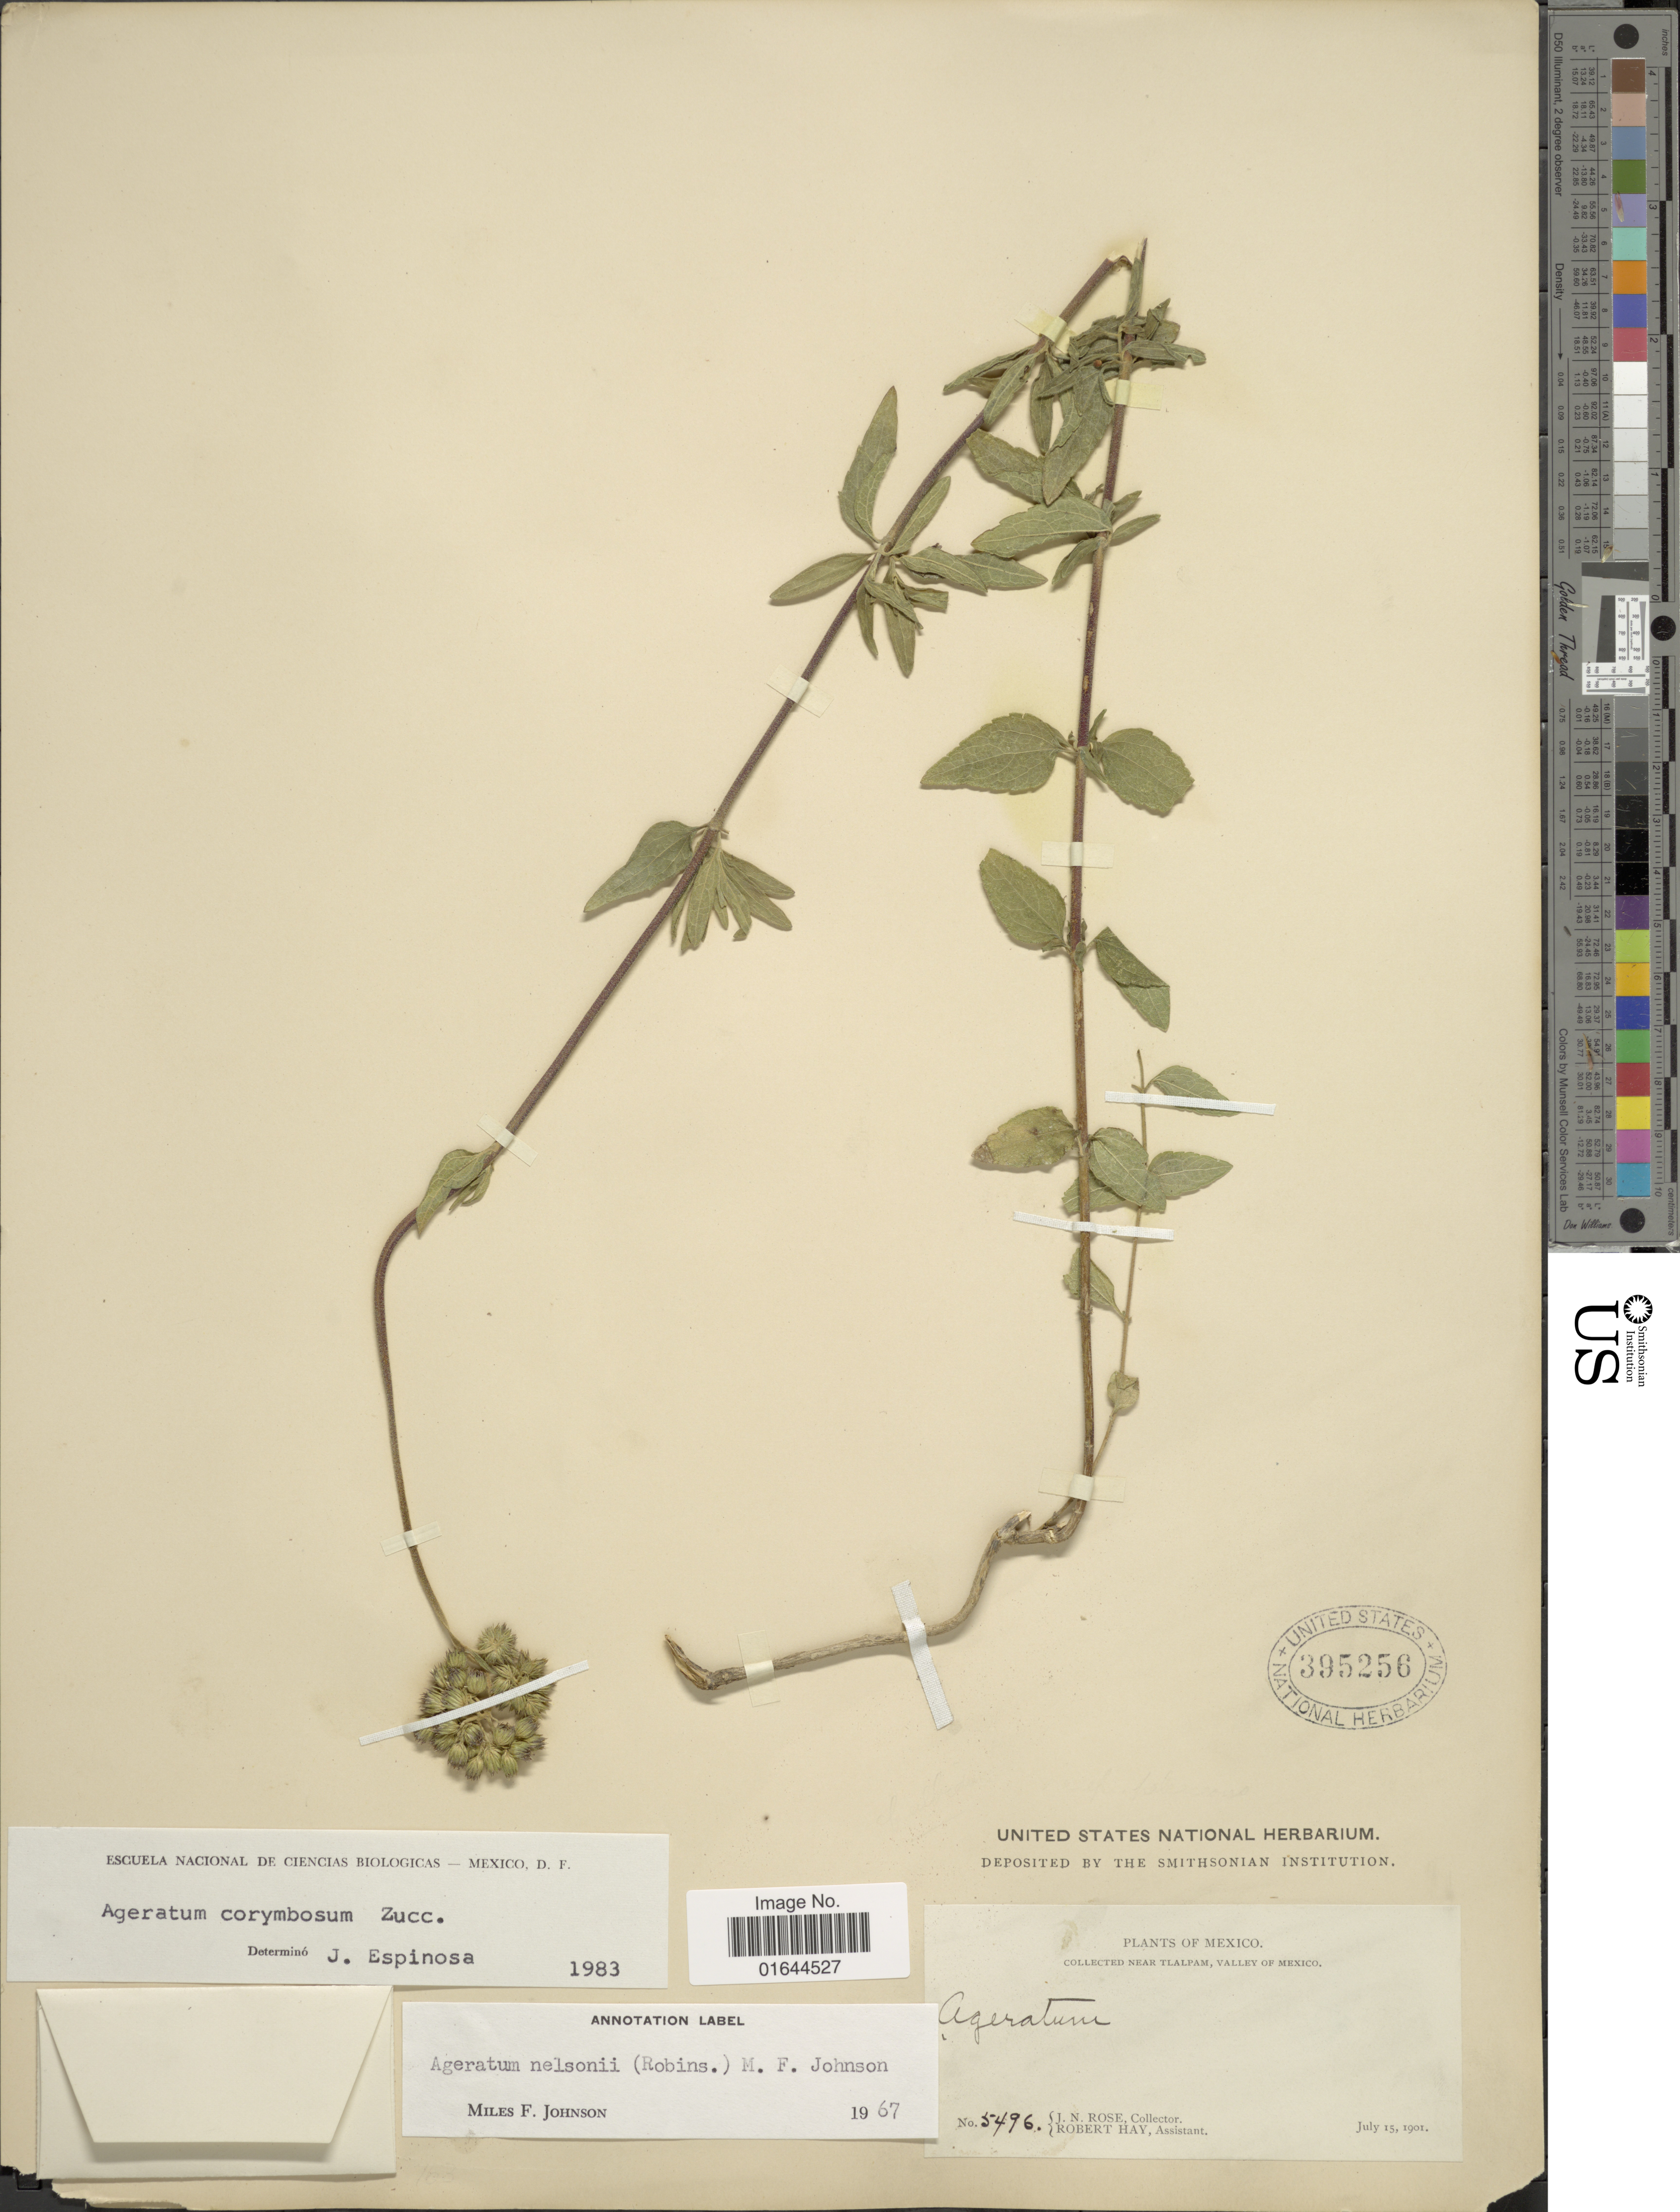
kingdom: Plantae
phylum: Tracheophyta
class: Magnoliopsida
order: Asterales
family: Asteraceae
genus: Ageratum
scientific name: Ageratum corymbosum f. corymbosum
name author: Zuccagni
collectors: J. N. Rose & R. H. Hay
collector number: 5496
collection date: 1901-07-15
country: Mexico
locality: Near Tlalpam, Valley of Mexico.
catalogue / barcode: US 395256